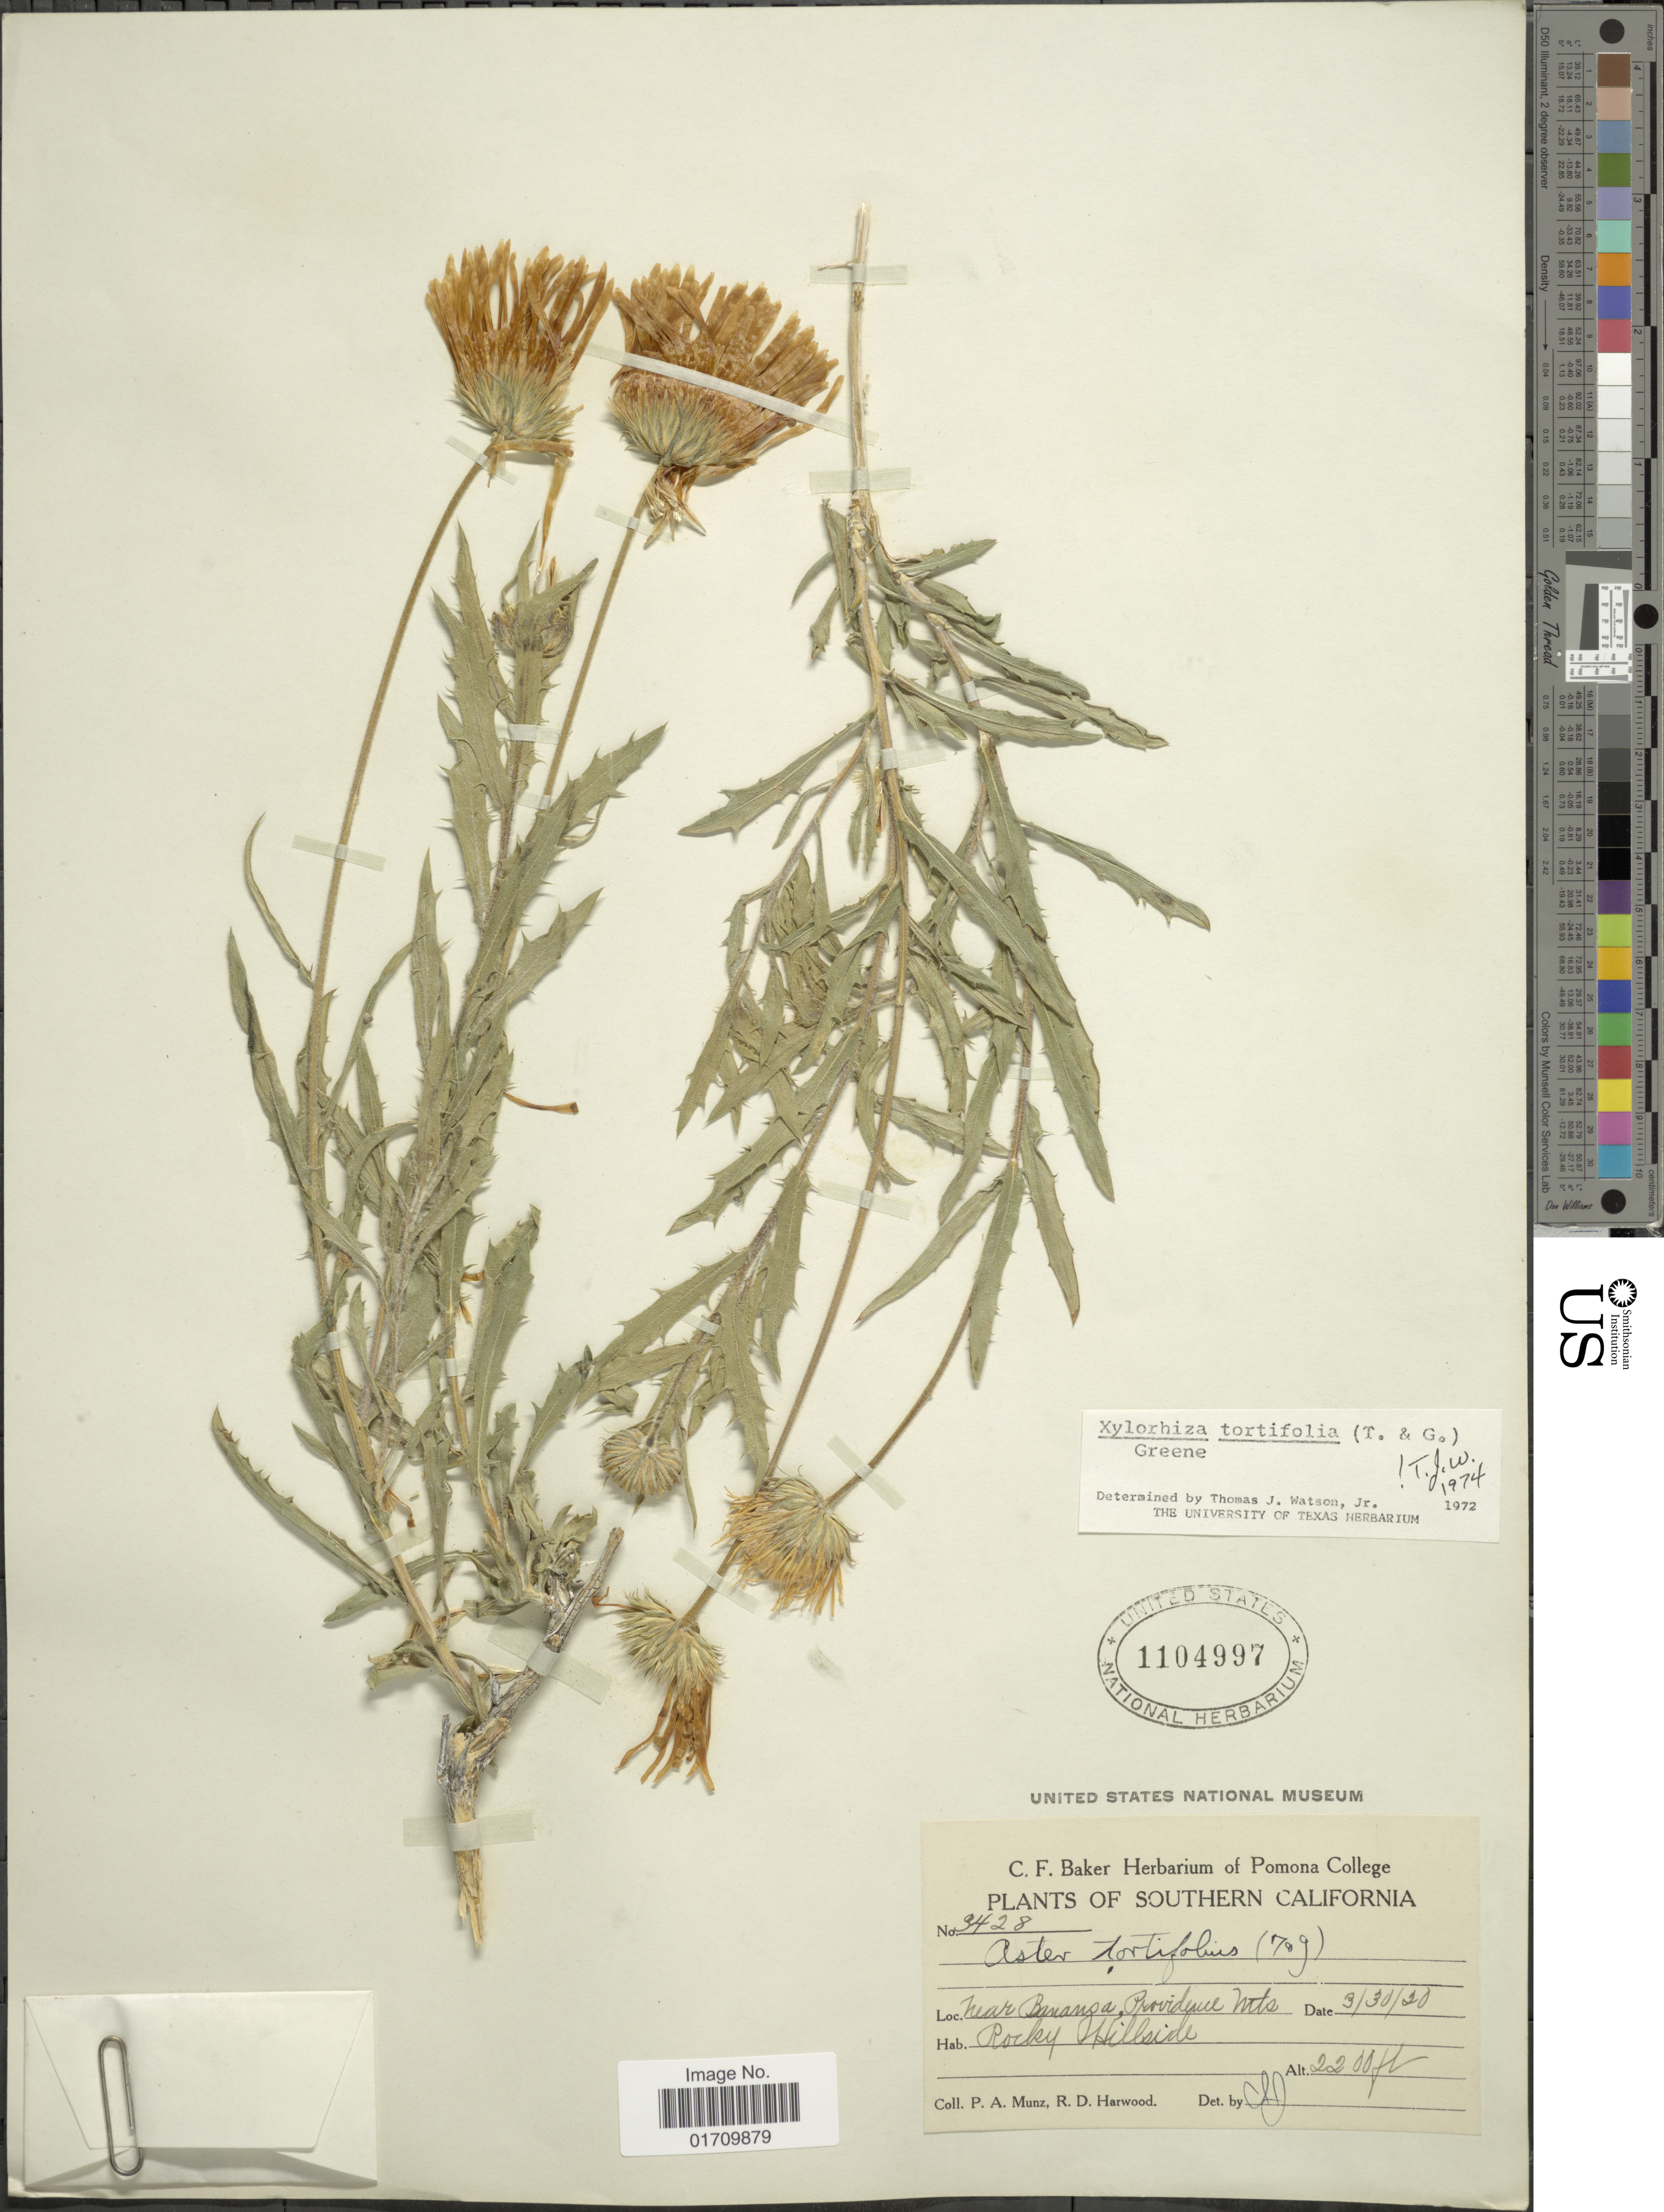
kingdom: Plantae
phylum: Tracheophyta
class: Magnoliopsida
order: Asterales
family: Asteraceae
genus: Xylorhiza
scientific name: Xylorhiza tortifolia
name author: (Torr. & A. Gray) Greene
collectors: P. A. Munz & R. Harwood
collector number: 3428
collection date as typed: Transcribed d/m/y: 30/3/20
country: United States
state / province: California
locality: Southern California, near Bonanza, Providence Mts.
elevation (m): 671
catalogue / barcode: US 1104997